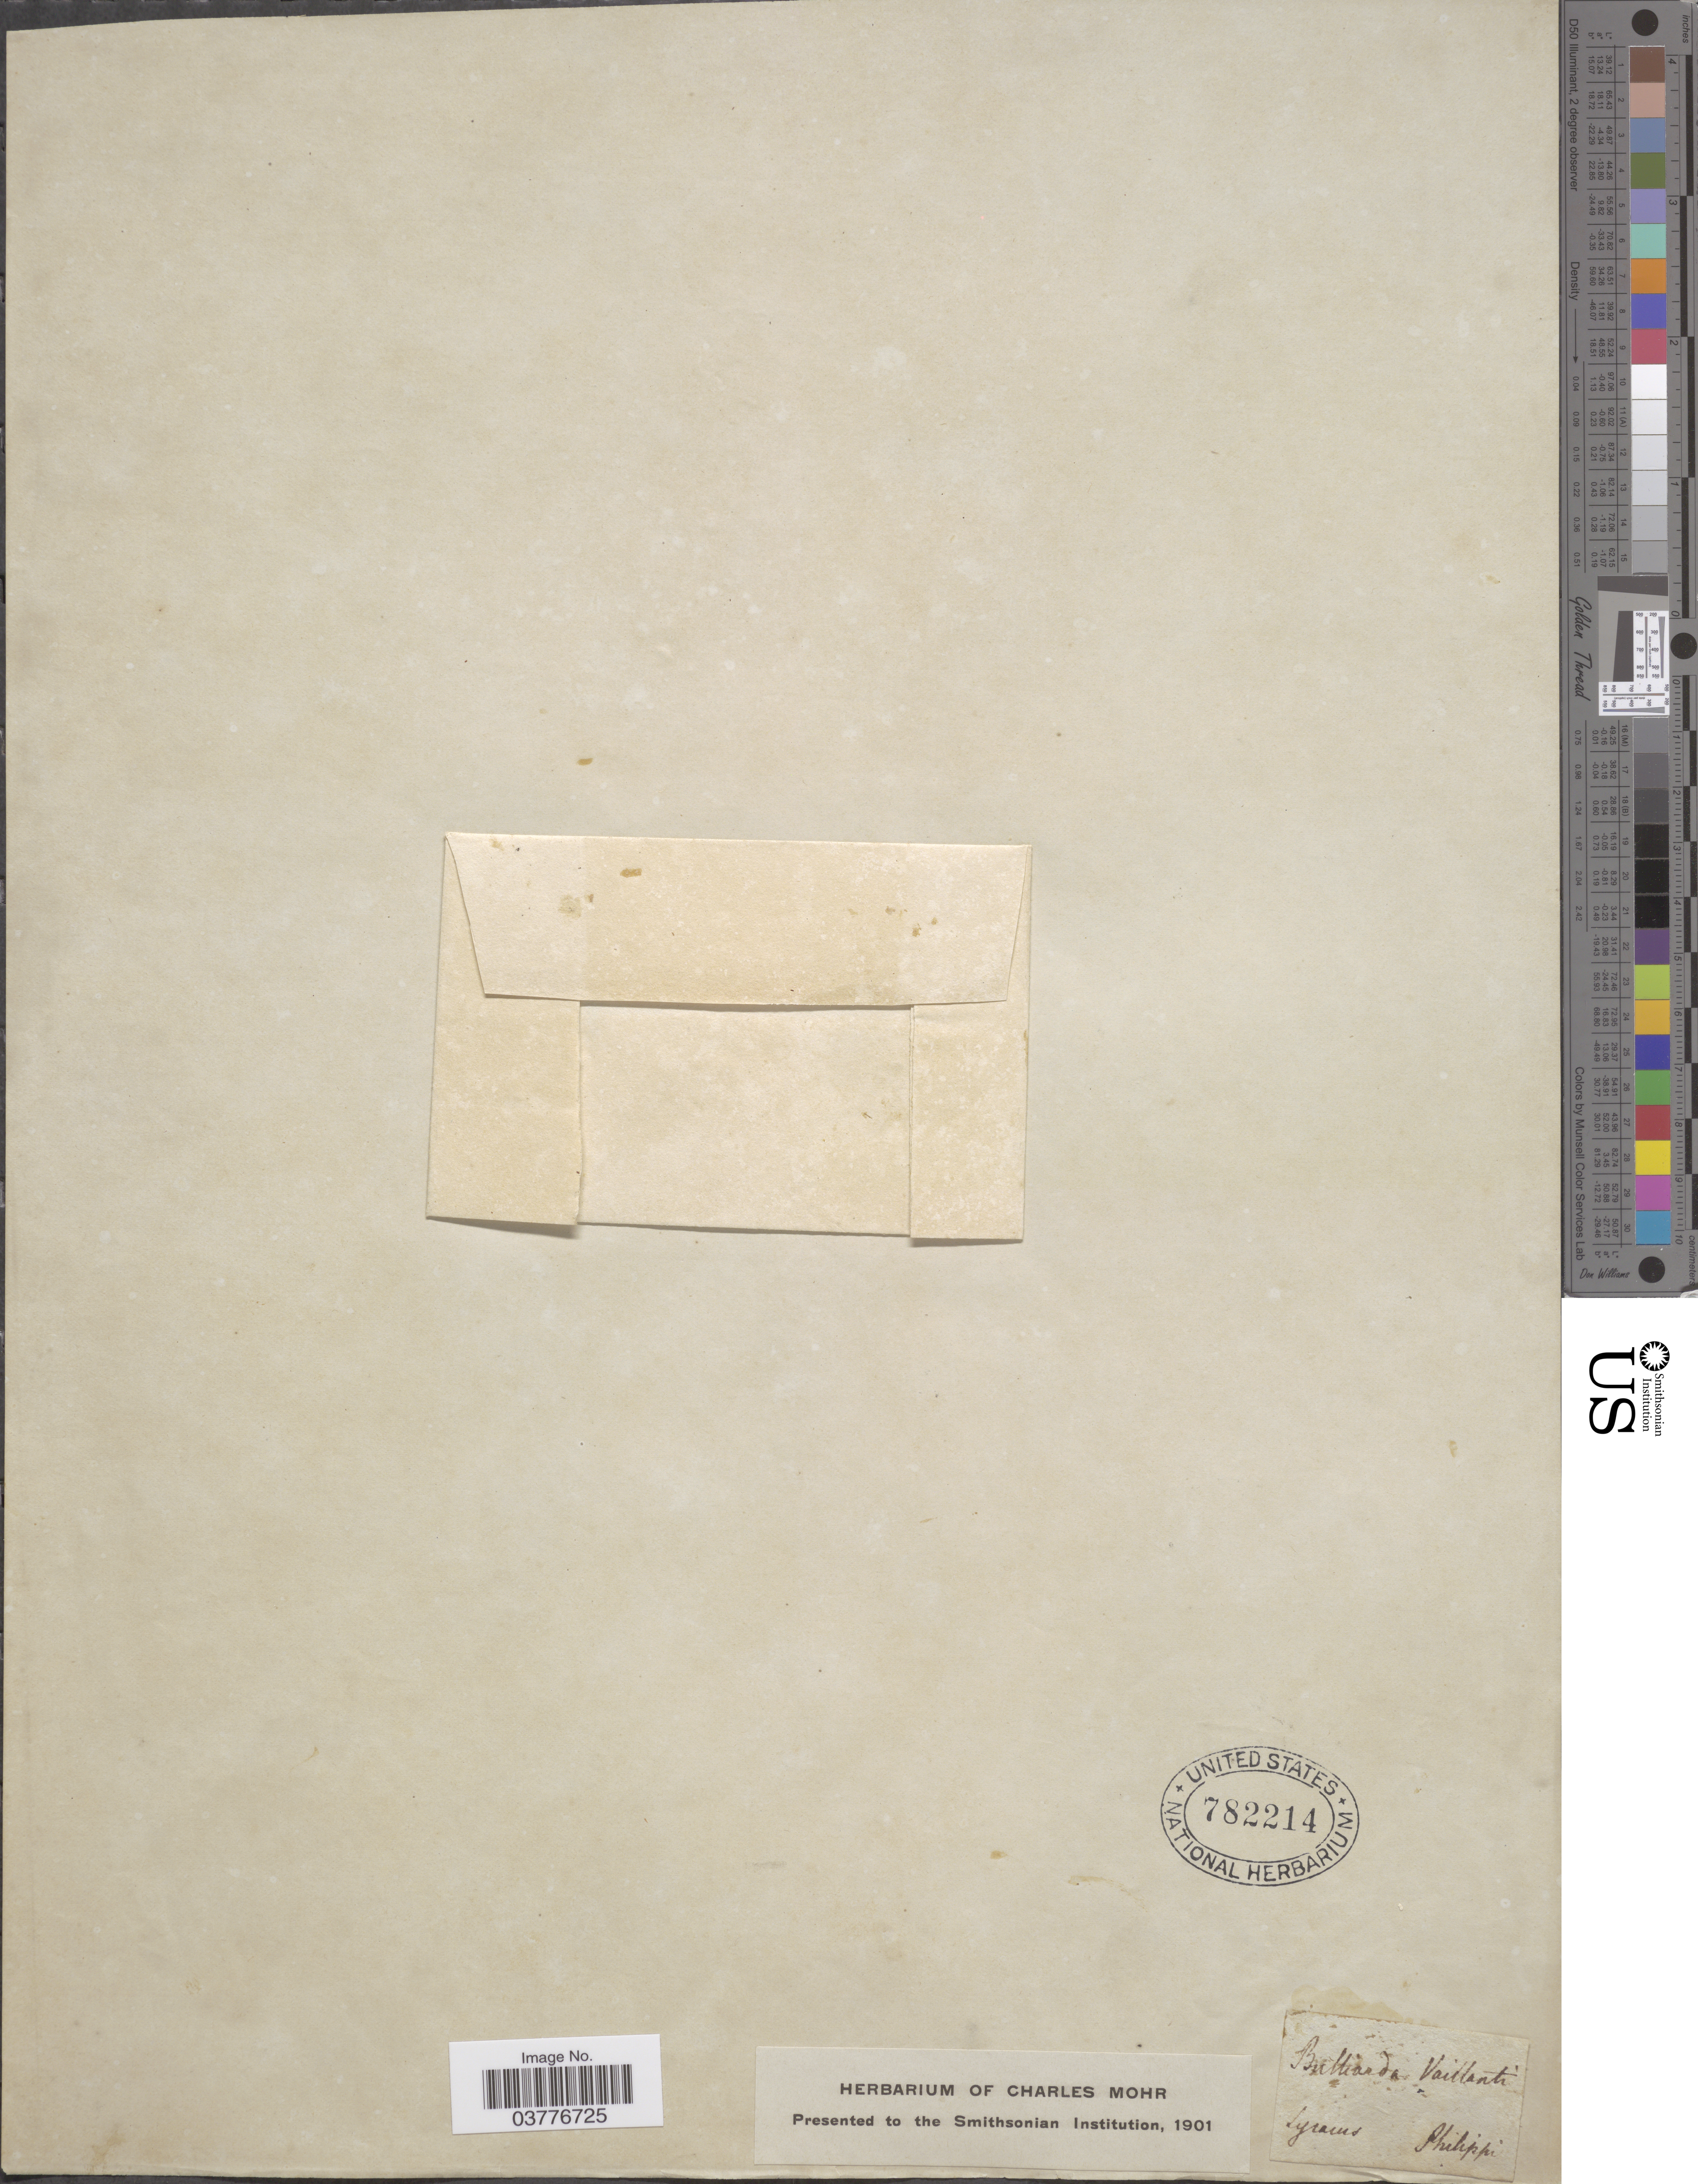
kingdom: Plantae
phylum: Tracheophyta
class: Magnoliopsida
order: Saxifragales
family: Crassulaceae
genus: Crassula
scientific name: Crassula vaillantii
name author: (Willd.) Roth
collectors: Philippi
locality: Lyrams.*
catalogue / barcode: US 782214